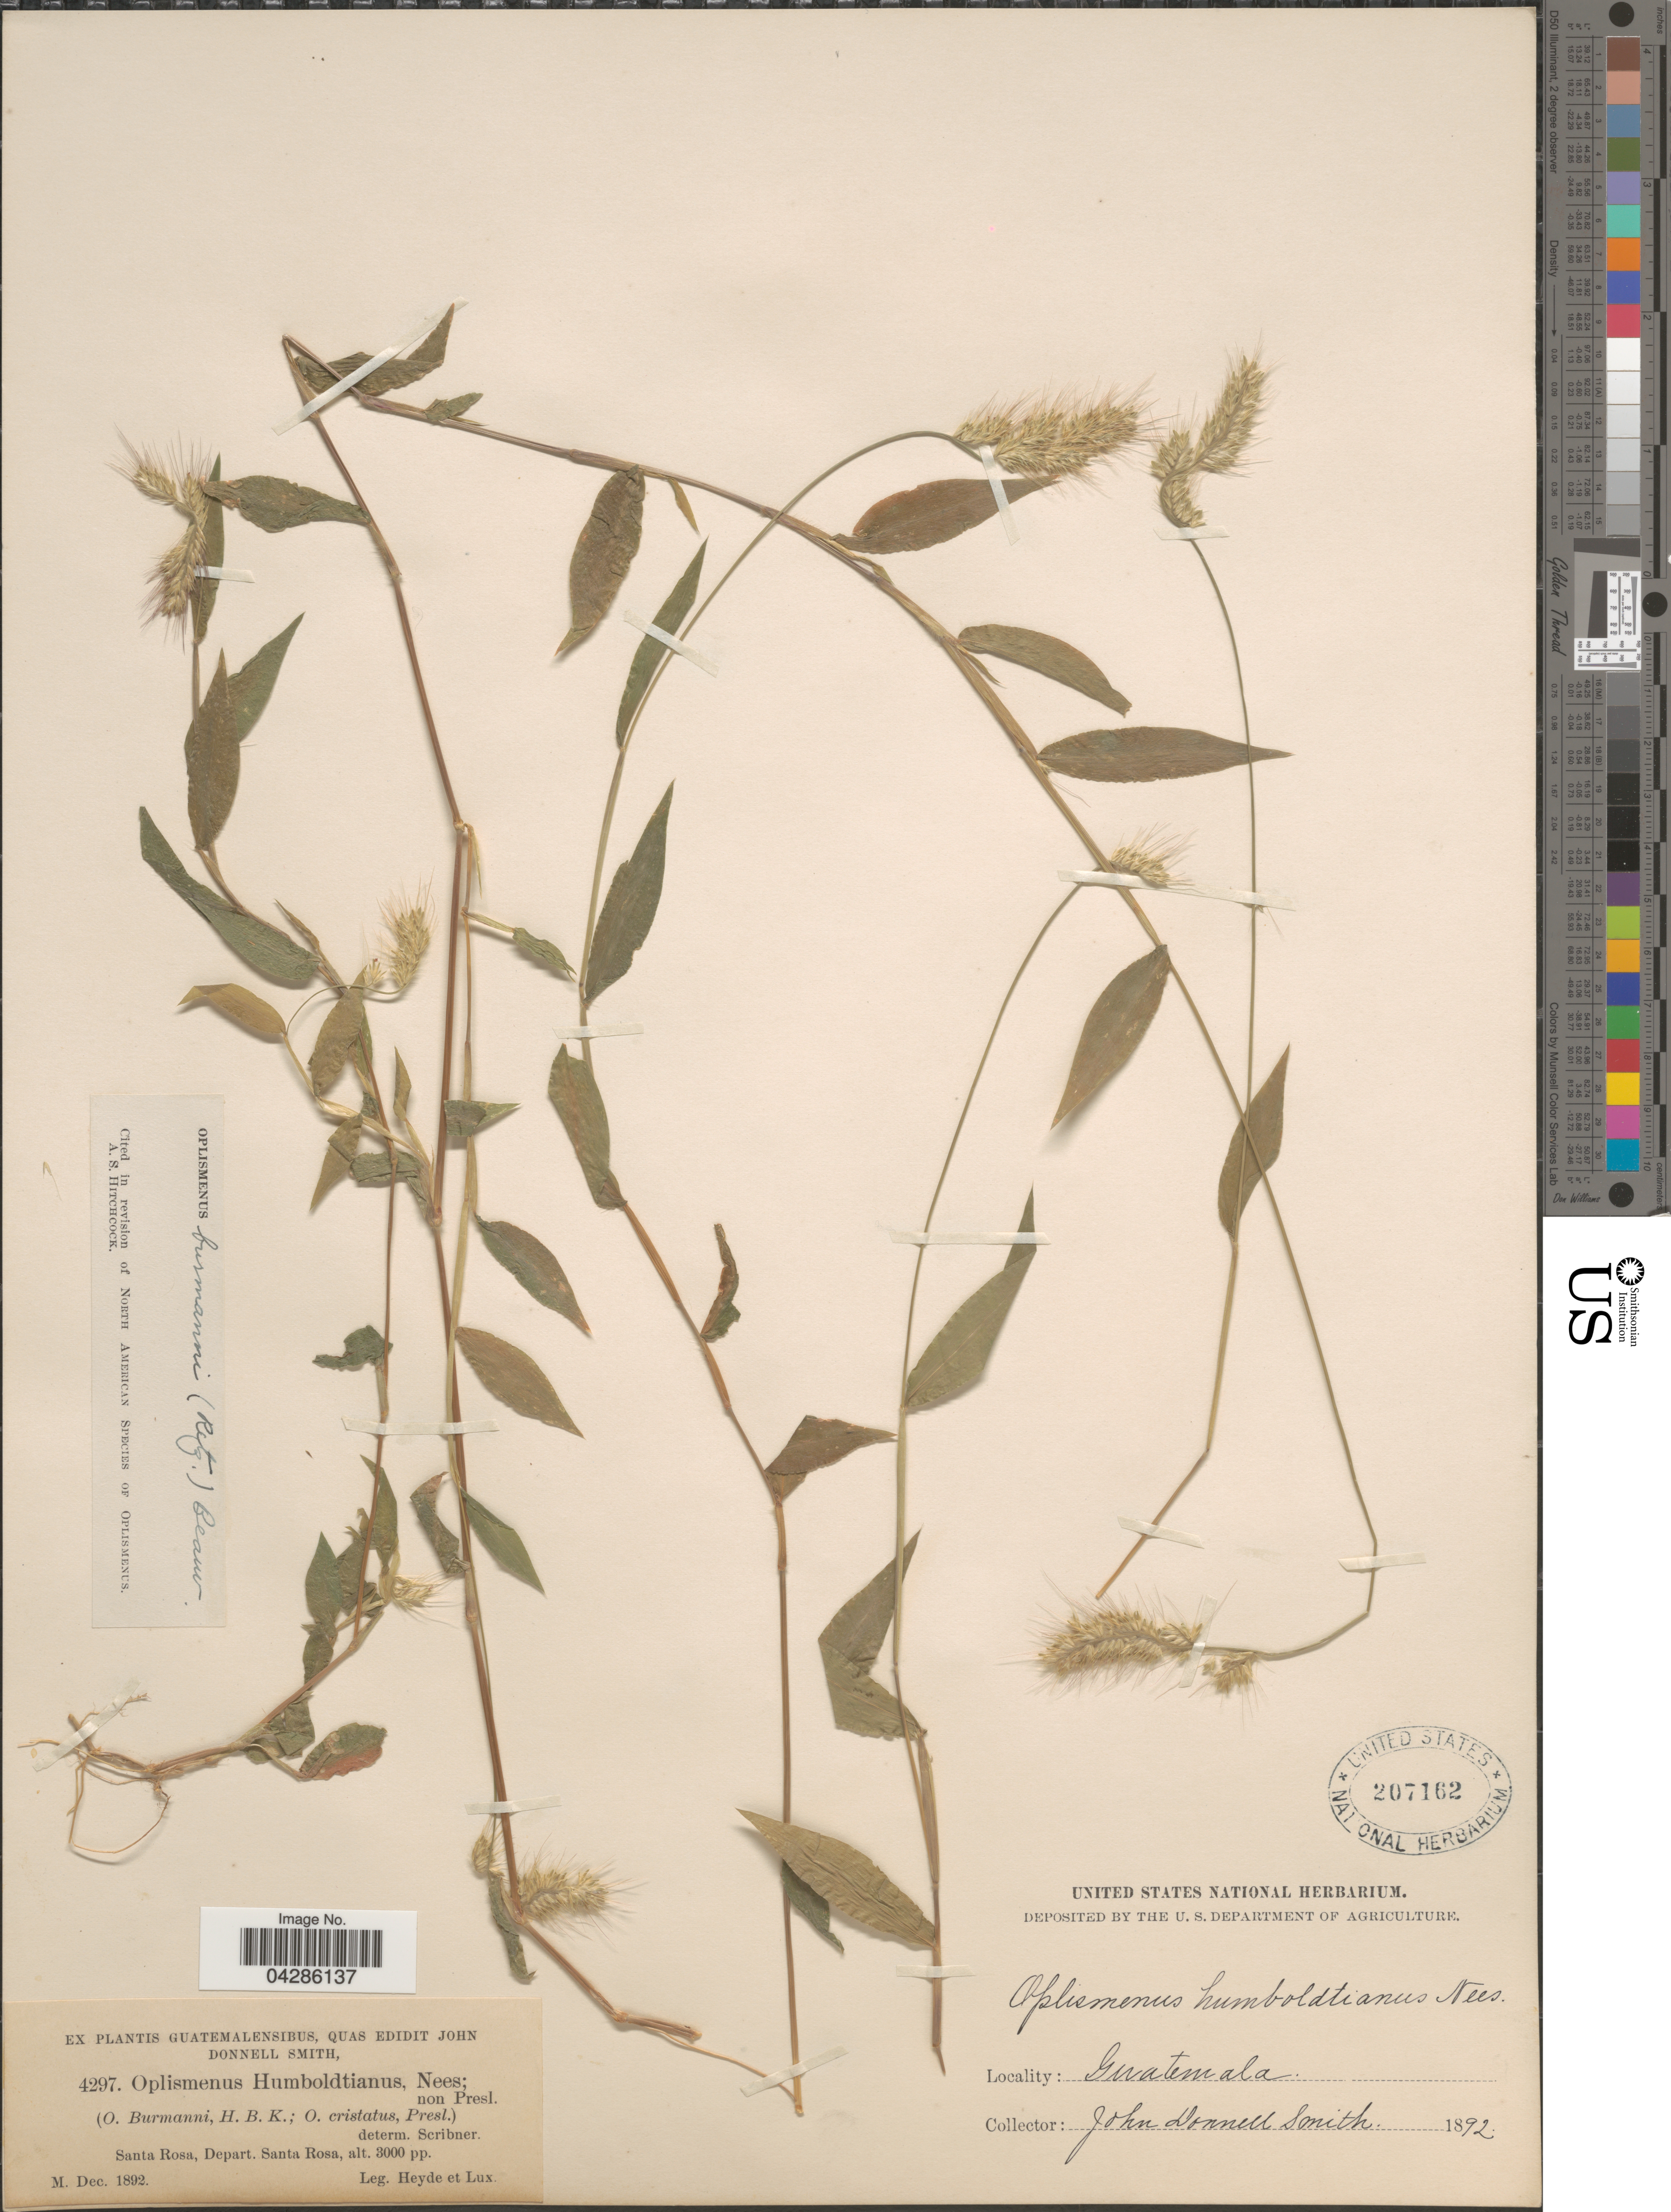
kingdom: Plantae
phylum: Tracheophyta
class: Liliopsida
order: Poales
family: Poaceae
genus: Oplismenus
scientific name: Oplismenus burmannii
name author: (Retz.) P. Beauv.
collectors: Heyde, Lux & J. Donnell Smith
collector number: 4297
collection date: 1892-12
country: Guatemala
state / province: Santa Rosa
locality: Depart. Santa Rosa.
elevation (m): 914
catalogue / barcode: US 207162